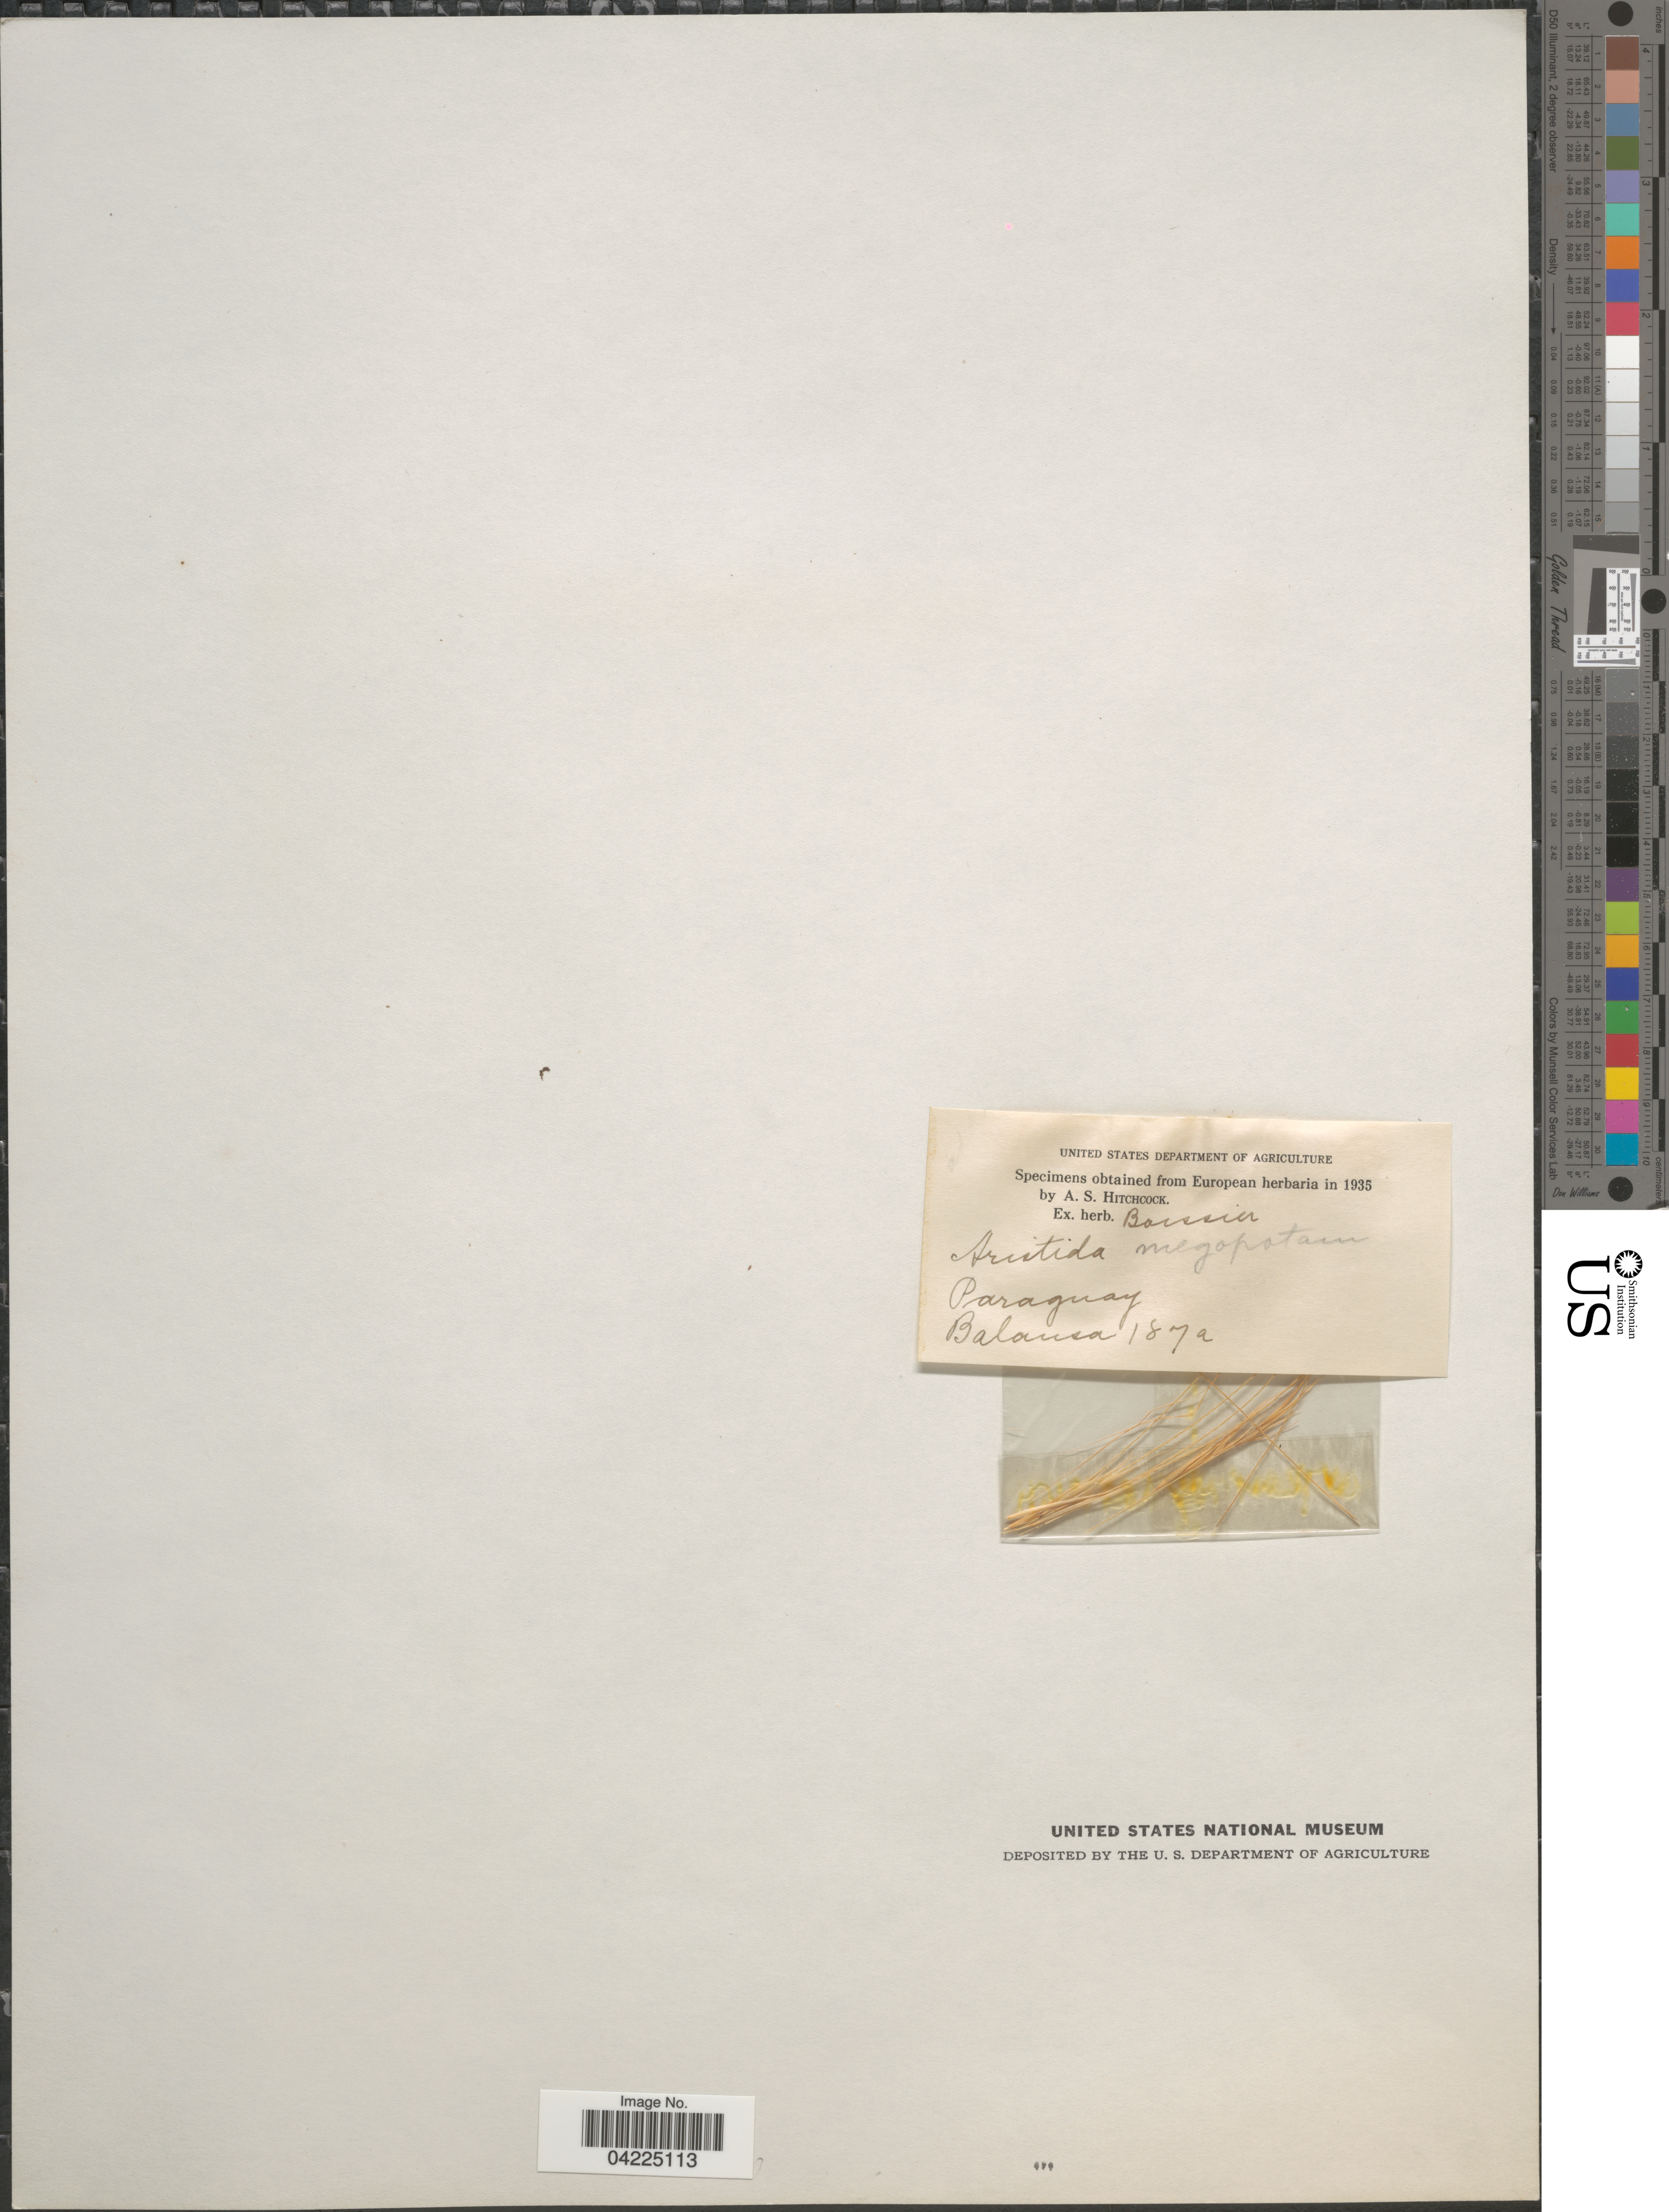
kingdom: Plantae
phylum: Tracheophyta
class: Liliopsida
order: Poales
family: Poaceae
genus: Aristida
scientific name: Aristida megapotamica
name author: Spreng.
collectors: -. Balansa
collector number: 187a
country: Paraguay